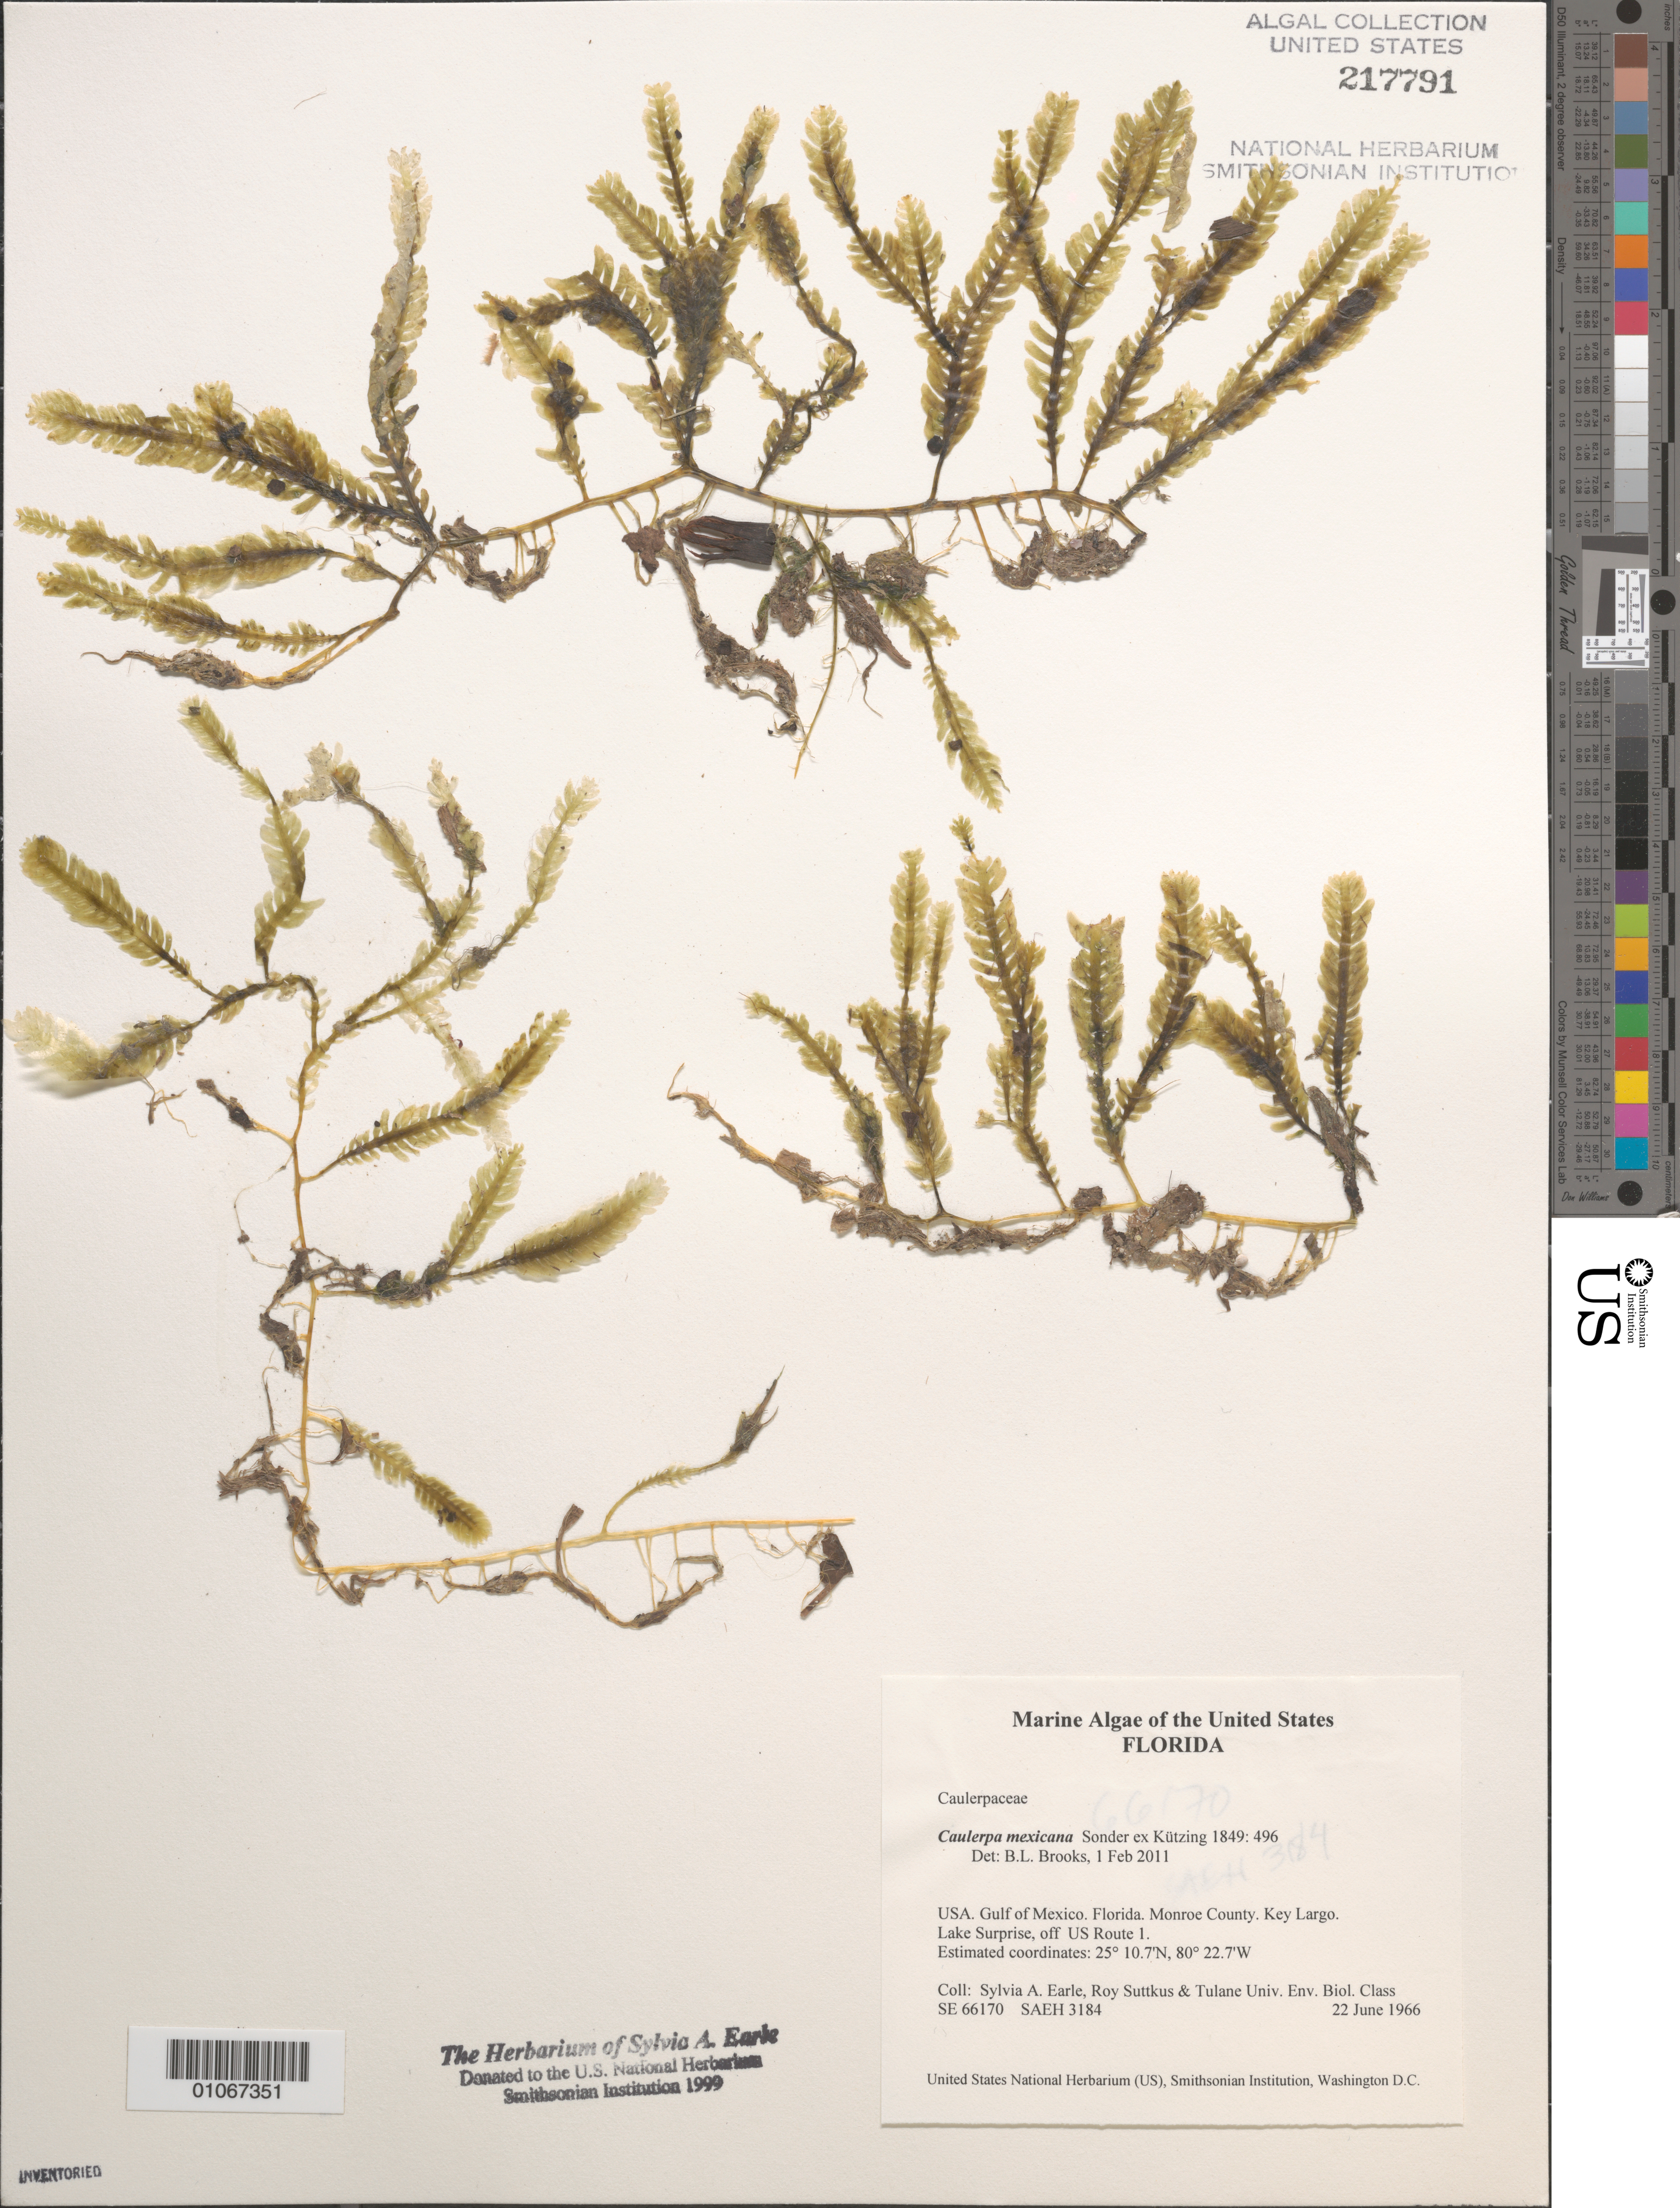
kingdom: Plantae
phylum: Chlorophyta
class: Ulvophyceae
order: Bryopsidales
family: Caulerpaceae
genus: Caulerpa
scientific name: Caulerpa mexicana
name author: Sond. ex Kütz.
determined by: Brooks, B. L., (BOT), Smithsonian Institution - National Museum of Natural History (UNITED STATES)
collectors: S. A. Earle, R. Suttkus & Tulane Univ. Env. Biol. Class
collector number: SE 66170 & SAEH 3184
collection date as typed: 22 Jun 1966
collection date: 1966-06-22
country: United States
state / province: Florida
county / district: Monroe County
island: Key Largo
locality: Lake Surprise, off US Route 1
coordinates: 25 10.7'N, 80 22.7'W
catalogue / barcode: US 217791